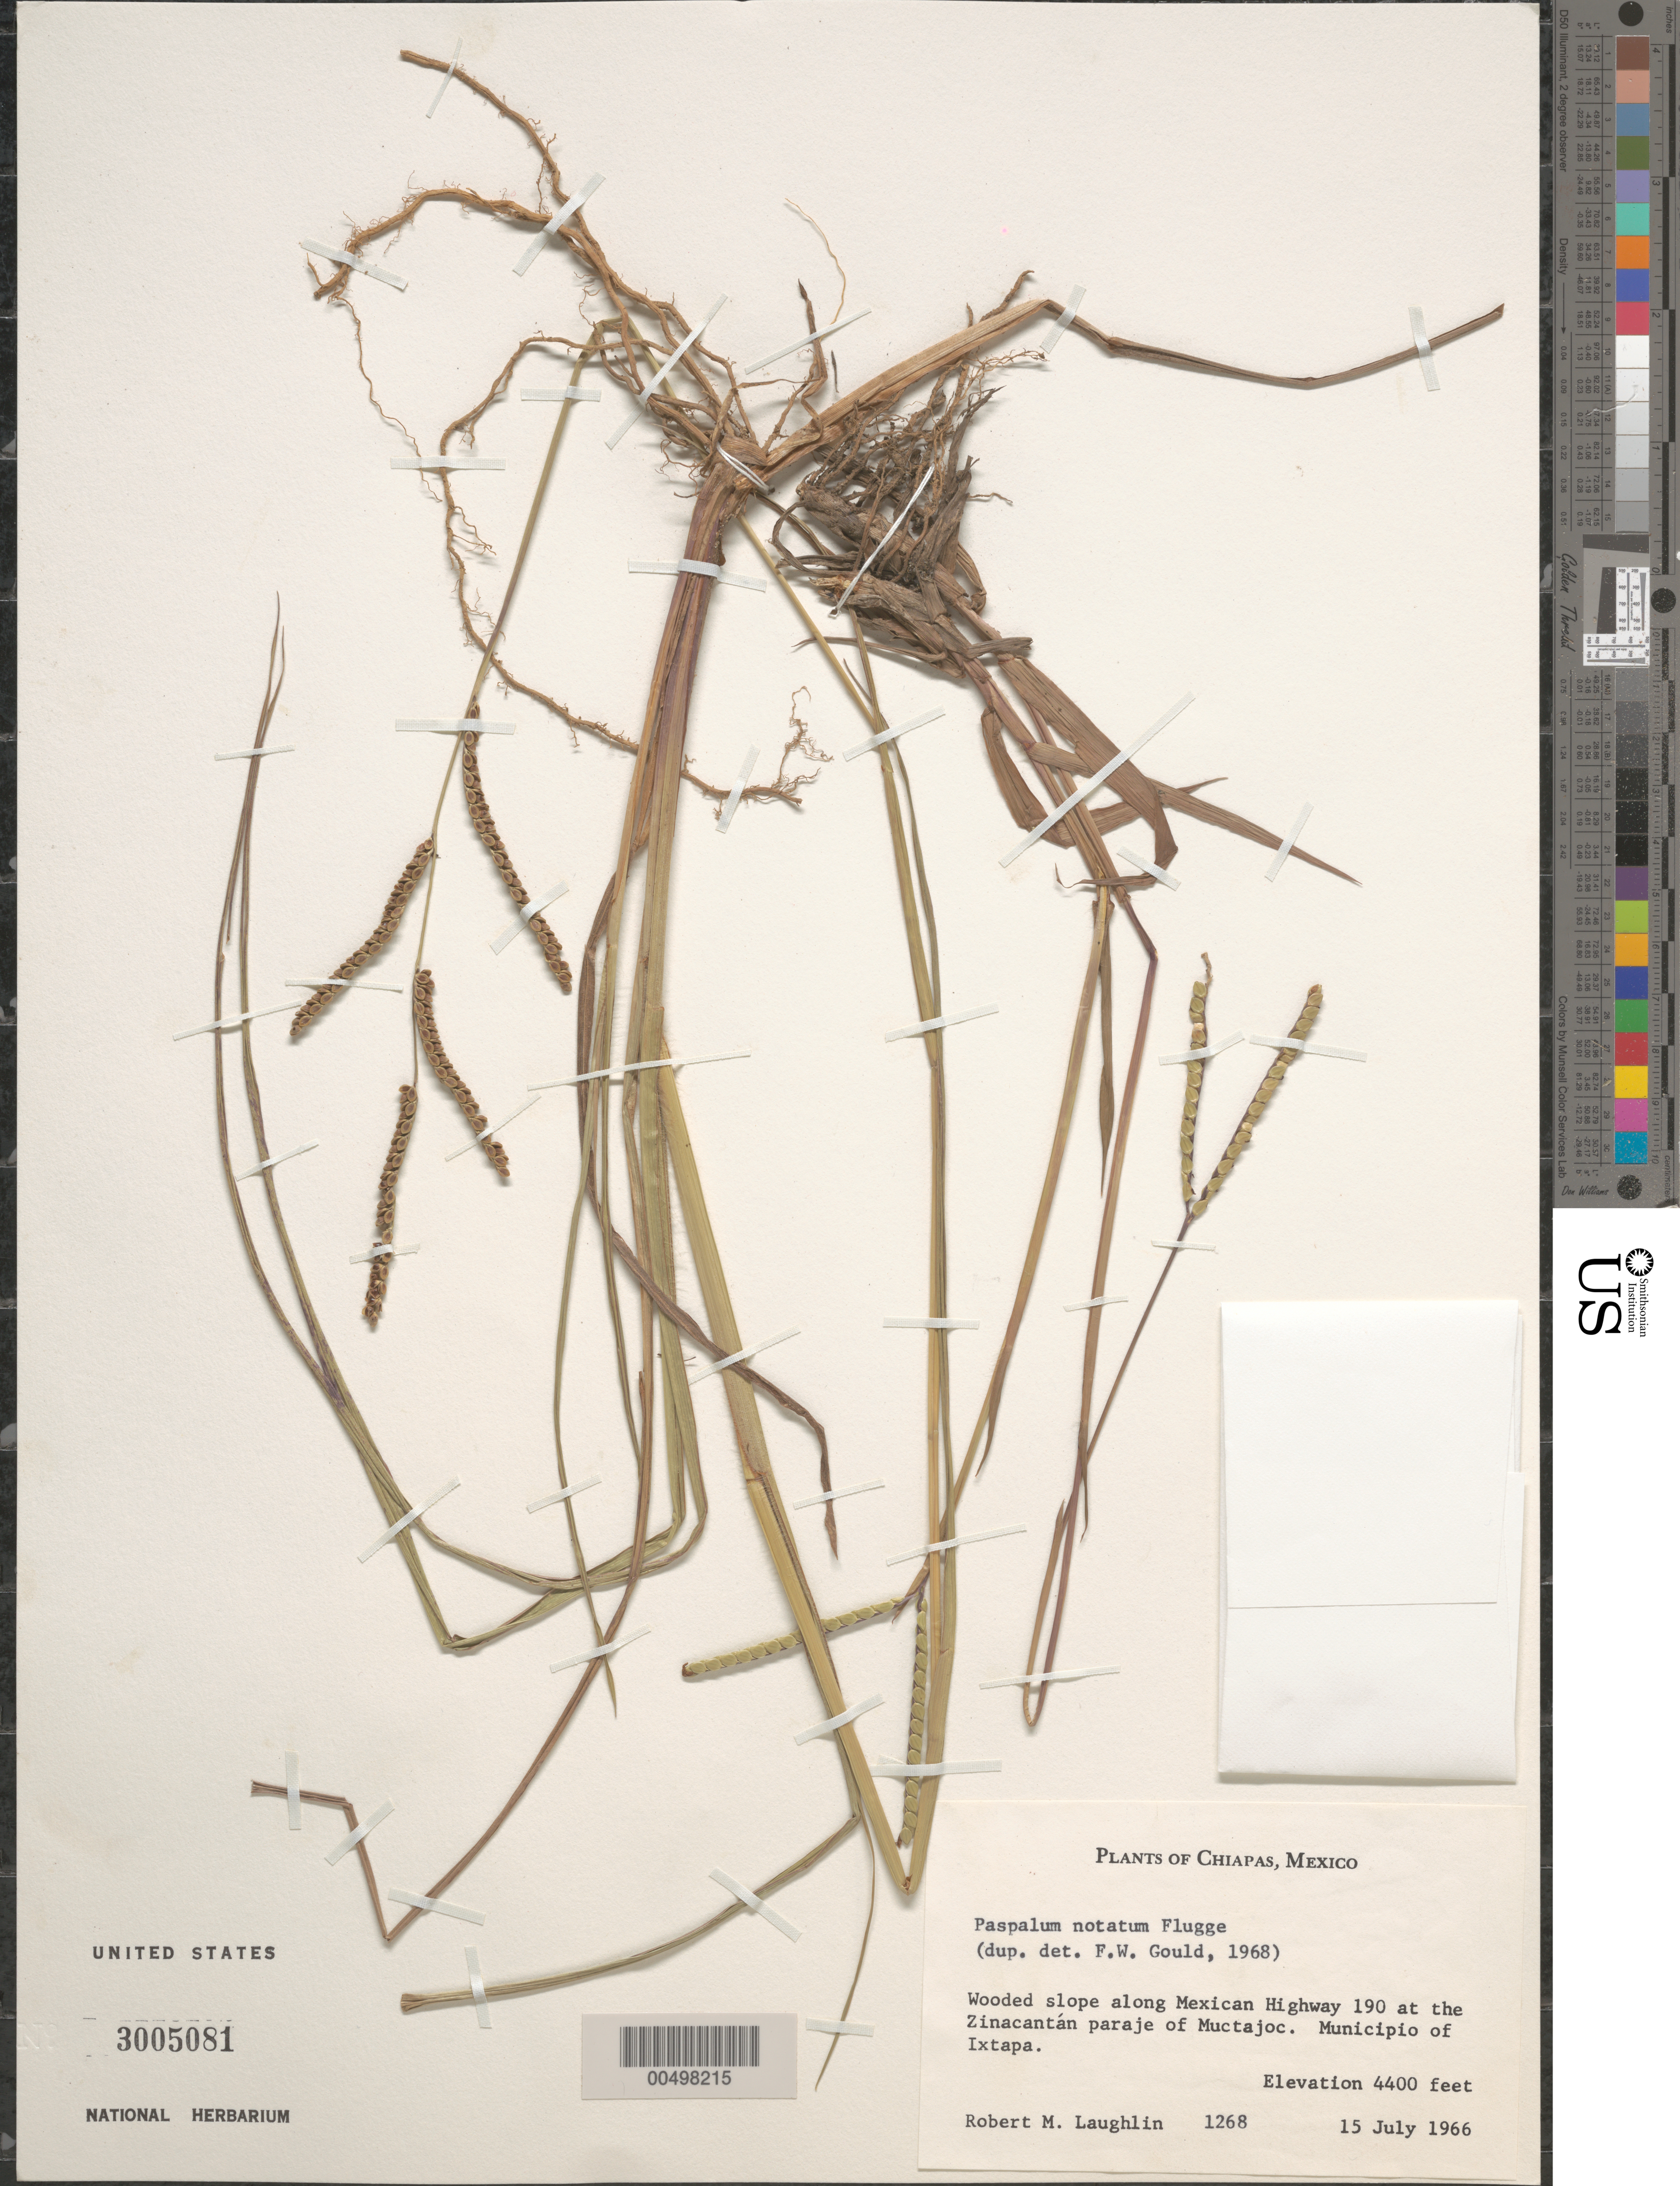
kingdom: Plantae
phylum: Tracheophyta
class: Liliopsida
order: Poales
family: Poaceae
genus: Paspalum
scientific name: Paspalum notatum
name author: Flüggé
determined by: Gould, F. W.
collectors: R. M. Laughlin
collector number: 1268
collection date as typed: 15 Jul 1966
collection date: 1966-07-15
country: Mexico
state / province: Chiapas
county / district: Ixtapa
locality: Along Mexican Hwy 190 at the Zinacantán paraje of Muctajoc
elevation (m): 1341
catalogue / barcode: US 3005081